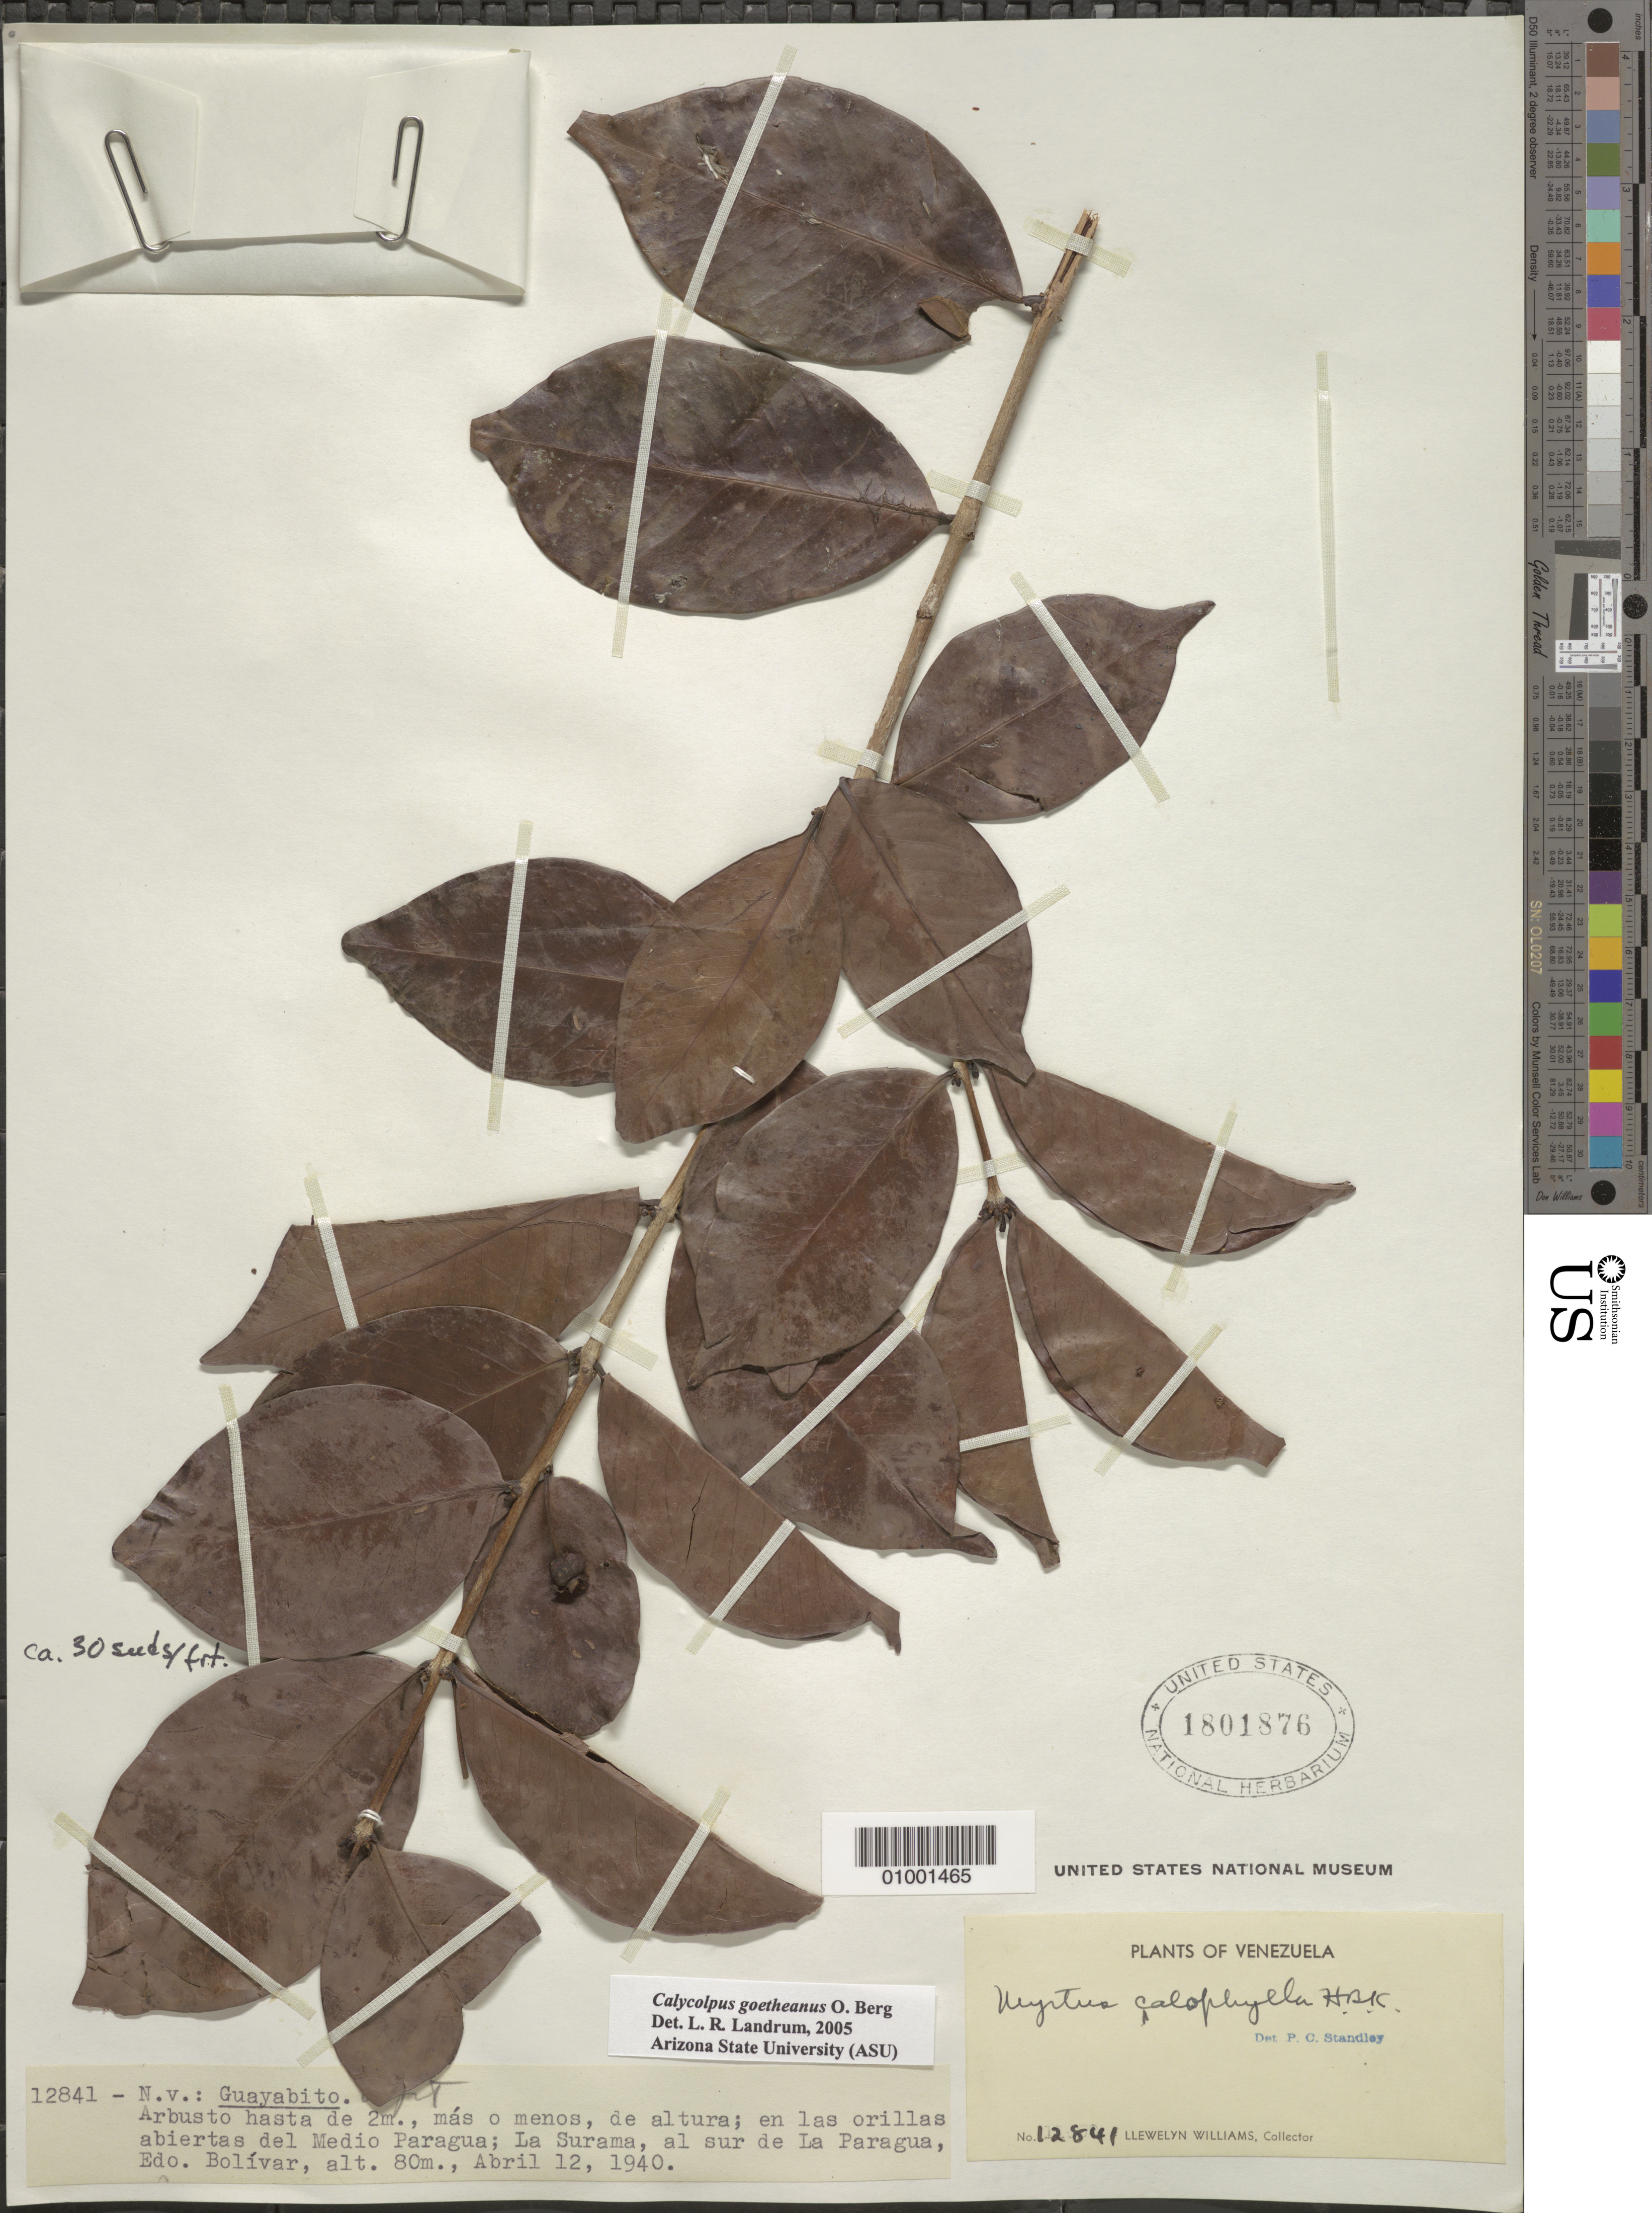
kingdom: Plantae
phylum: Tracheophyta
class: Magnoliopsida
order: Myrtales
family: Myrtaceae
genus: Calycolpus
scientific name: Calycolpus goetheanus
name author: (DC.) O. Berg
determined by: Landrum, L. R.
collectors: Ll. Williams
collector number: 12841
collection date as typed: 12-Apr-40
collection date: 1940-04-12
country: Venezuela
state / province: Bolívar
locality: La Surama, en las orillas abiertas del Medio Paragua, al sur de La Paragua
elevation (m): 80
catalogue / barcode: US 1801876